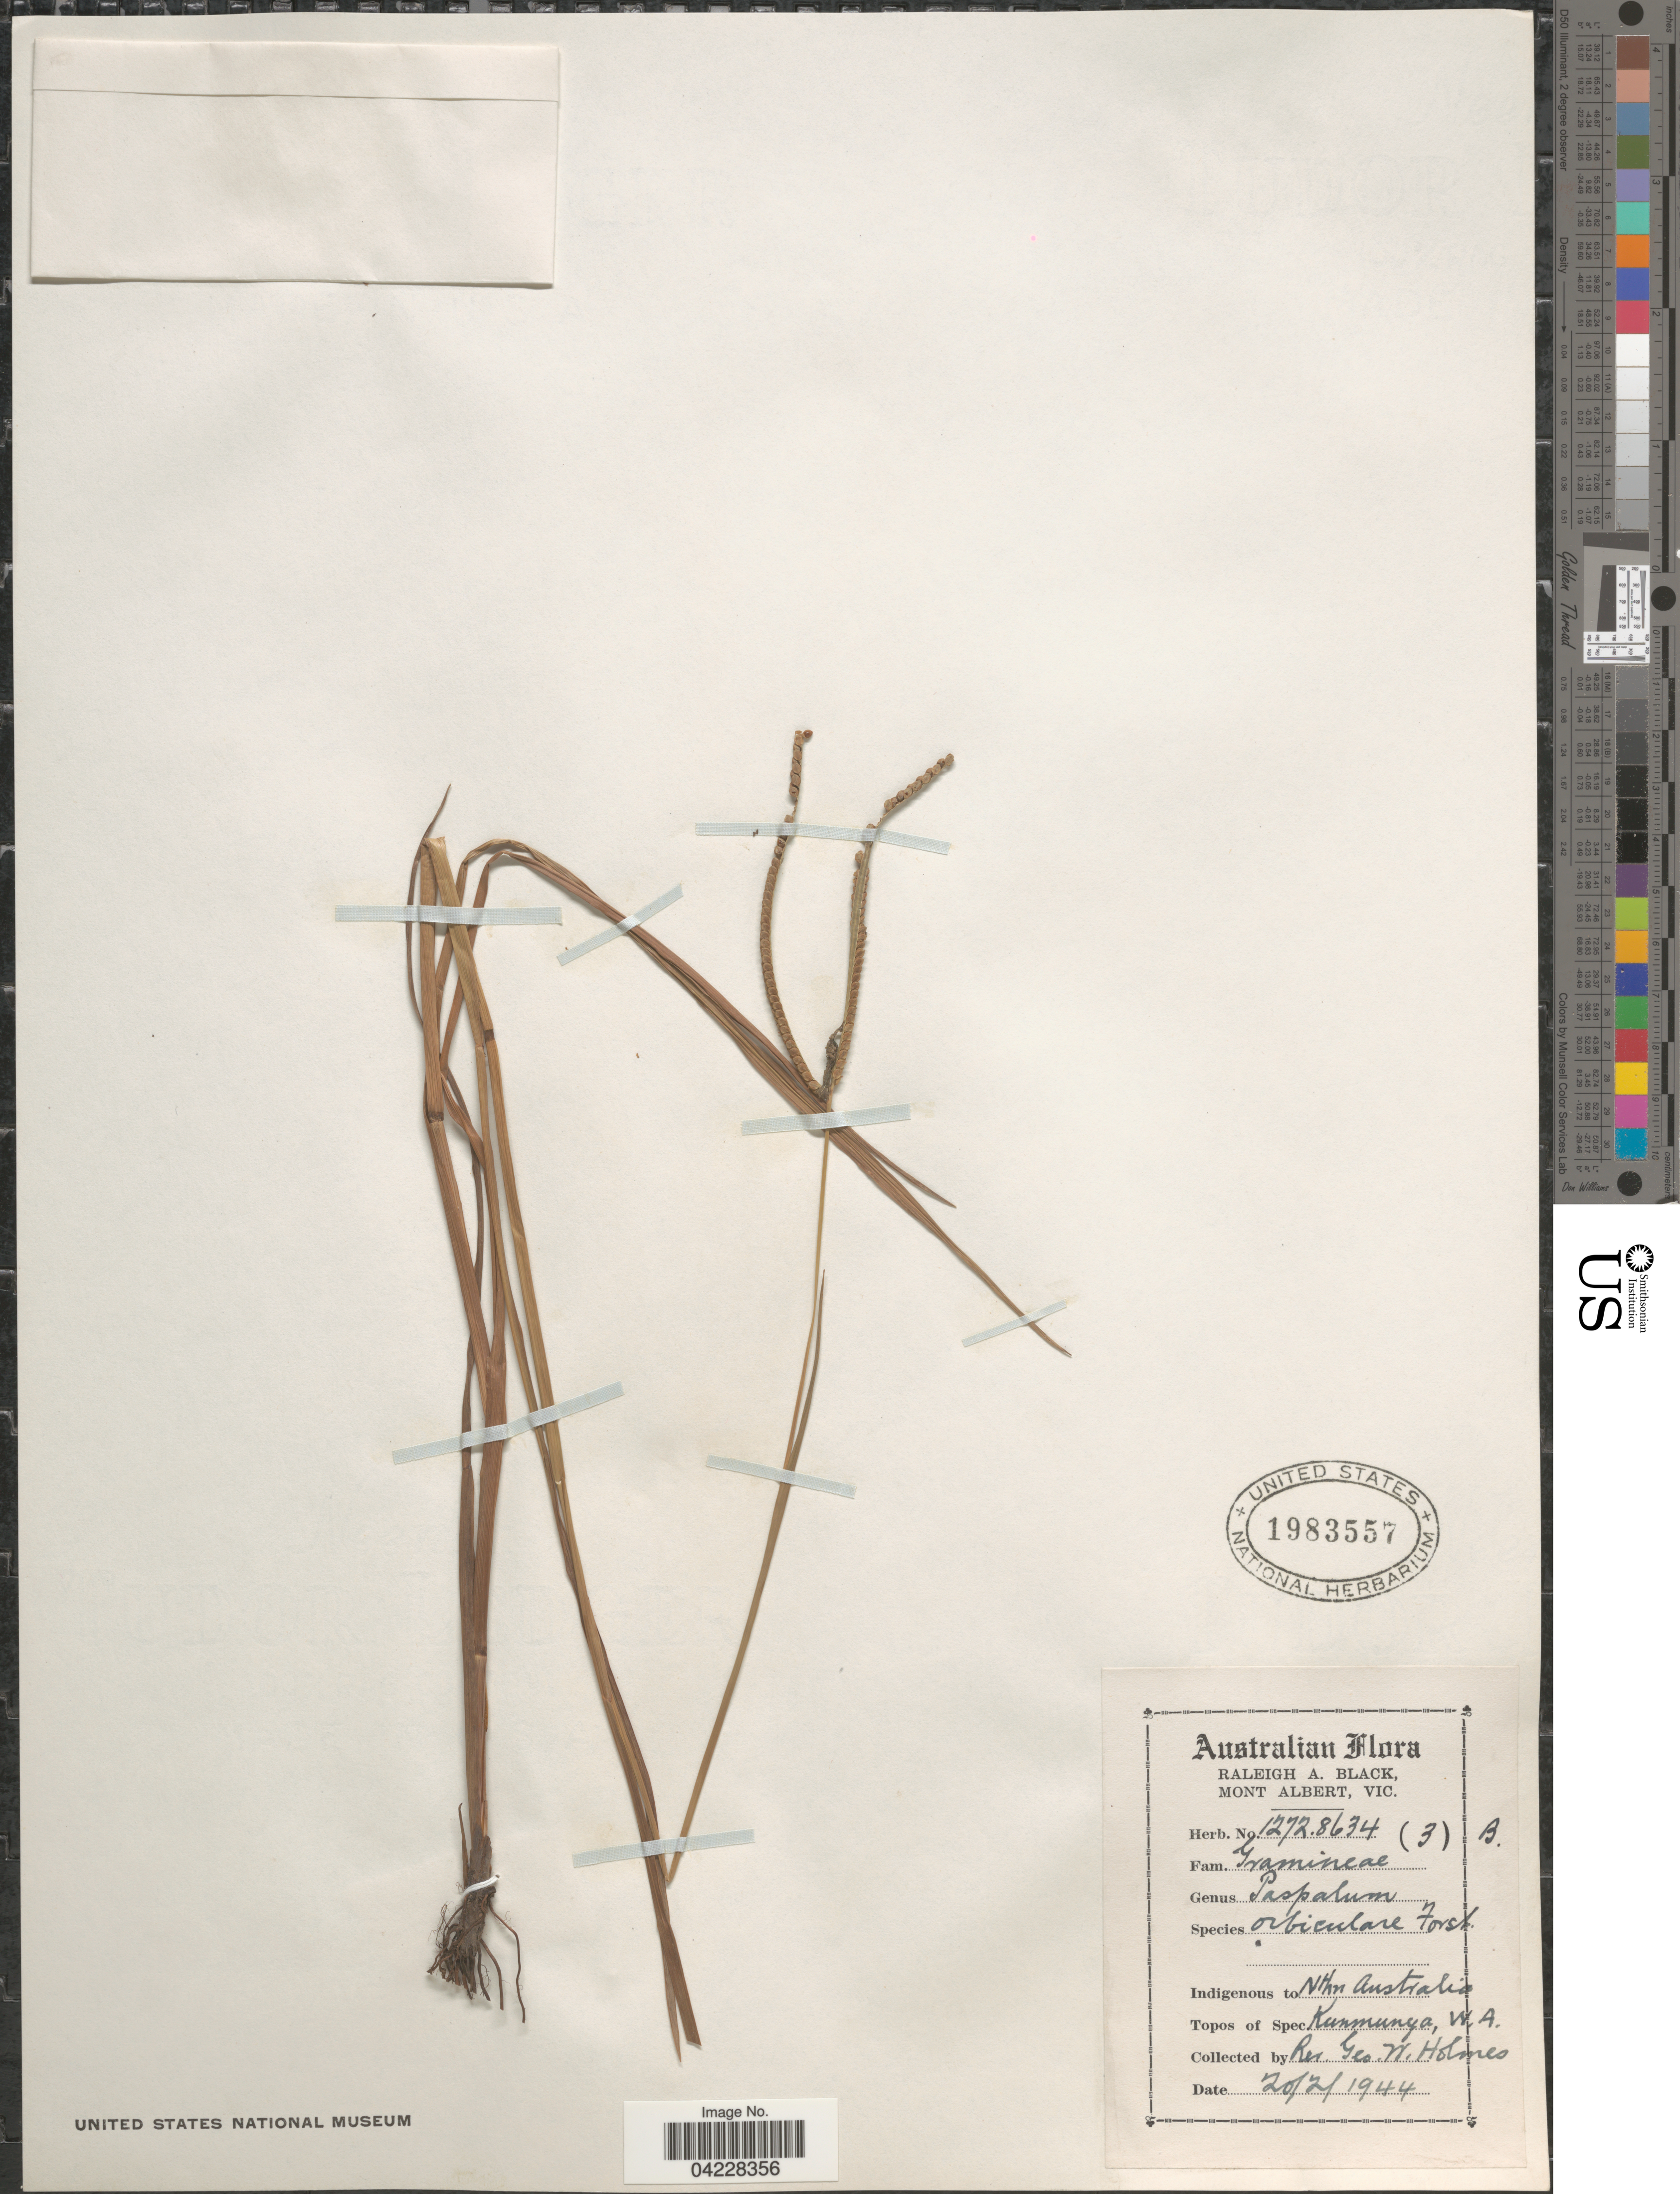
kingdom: Plantae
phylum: Tracheophyta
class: Liliopsida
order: Poales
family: Poaceae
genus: Paspalum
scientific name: Paspalum orbiculare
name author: G. Forst.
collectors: G. Holmes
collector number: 1272.8634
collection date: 1944-02-20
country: Australia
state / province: Western Australia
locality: Kunmunya.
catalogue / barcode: US 1983557